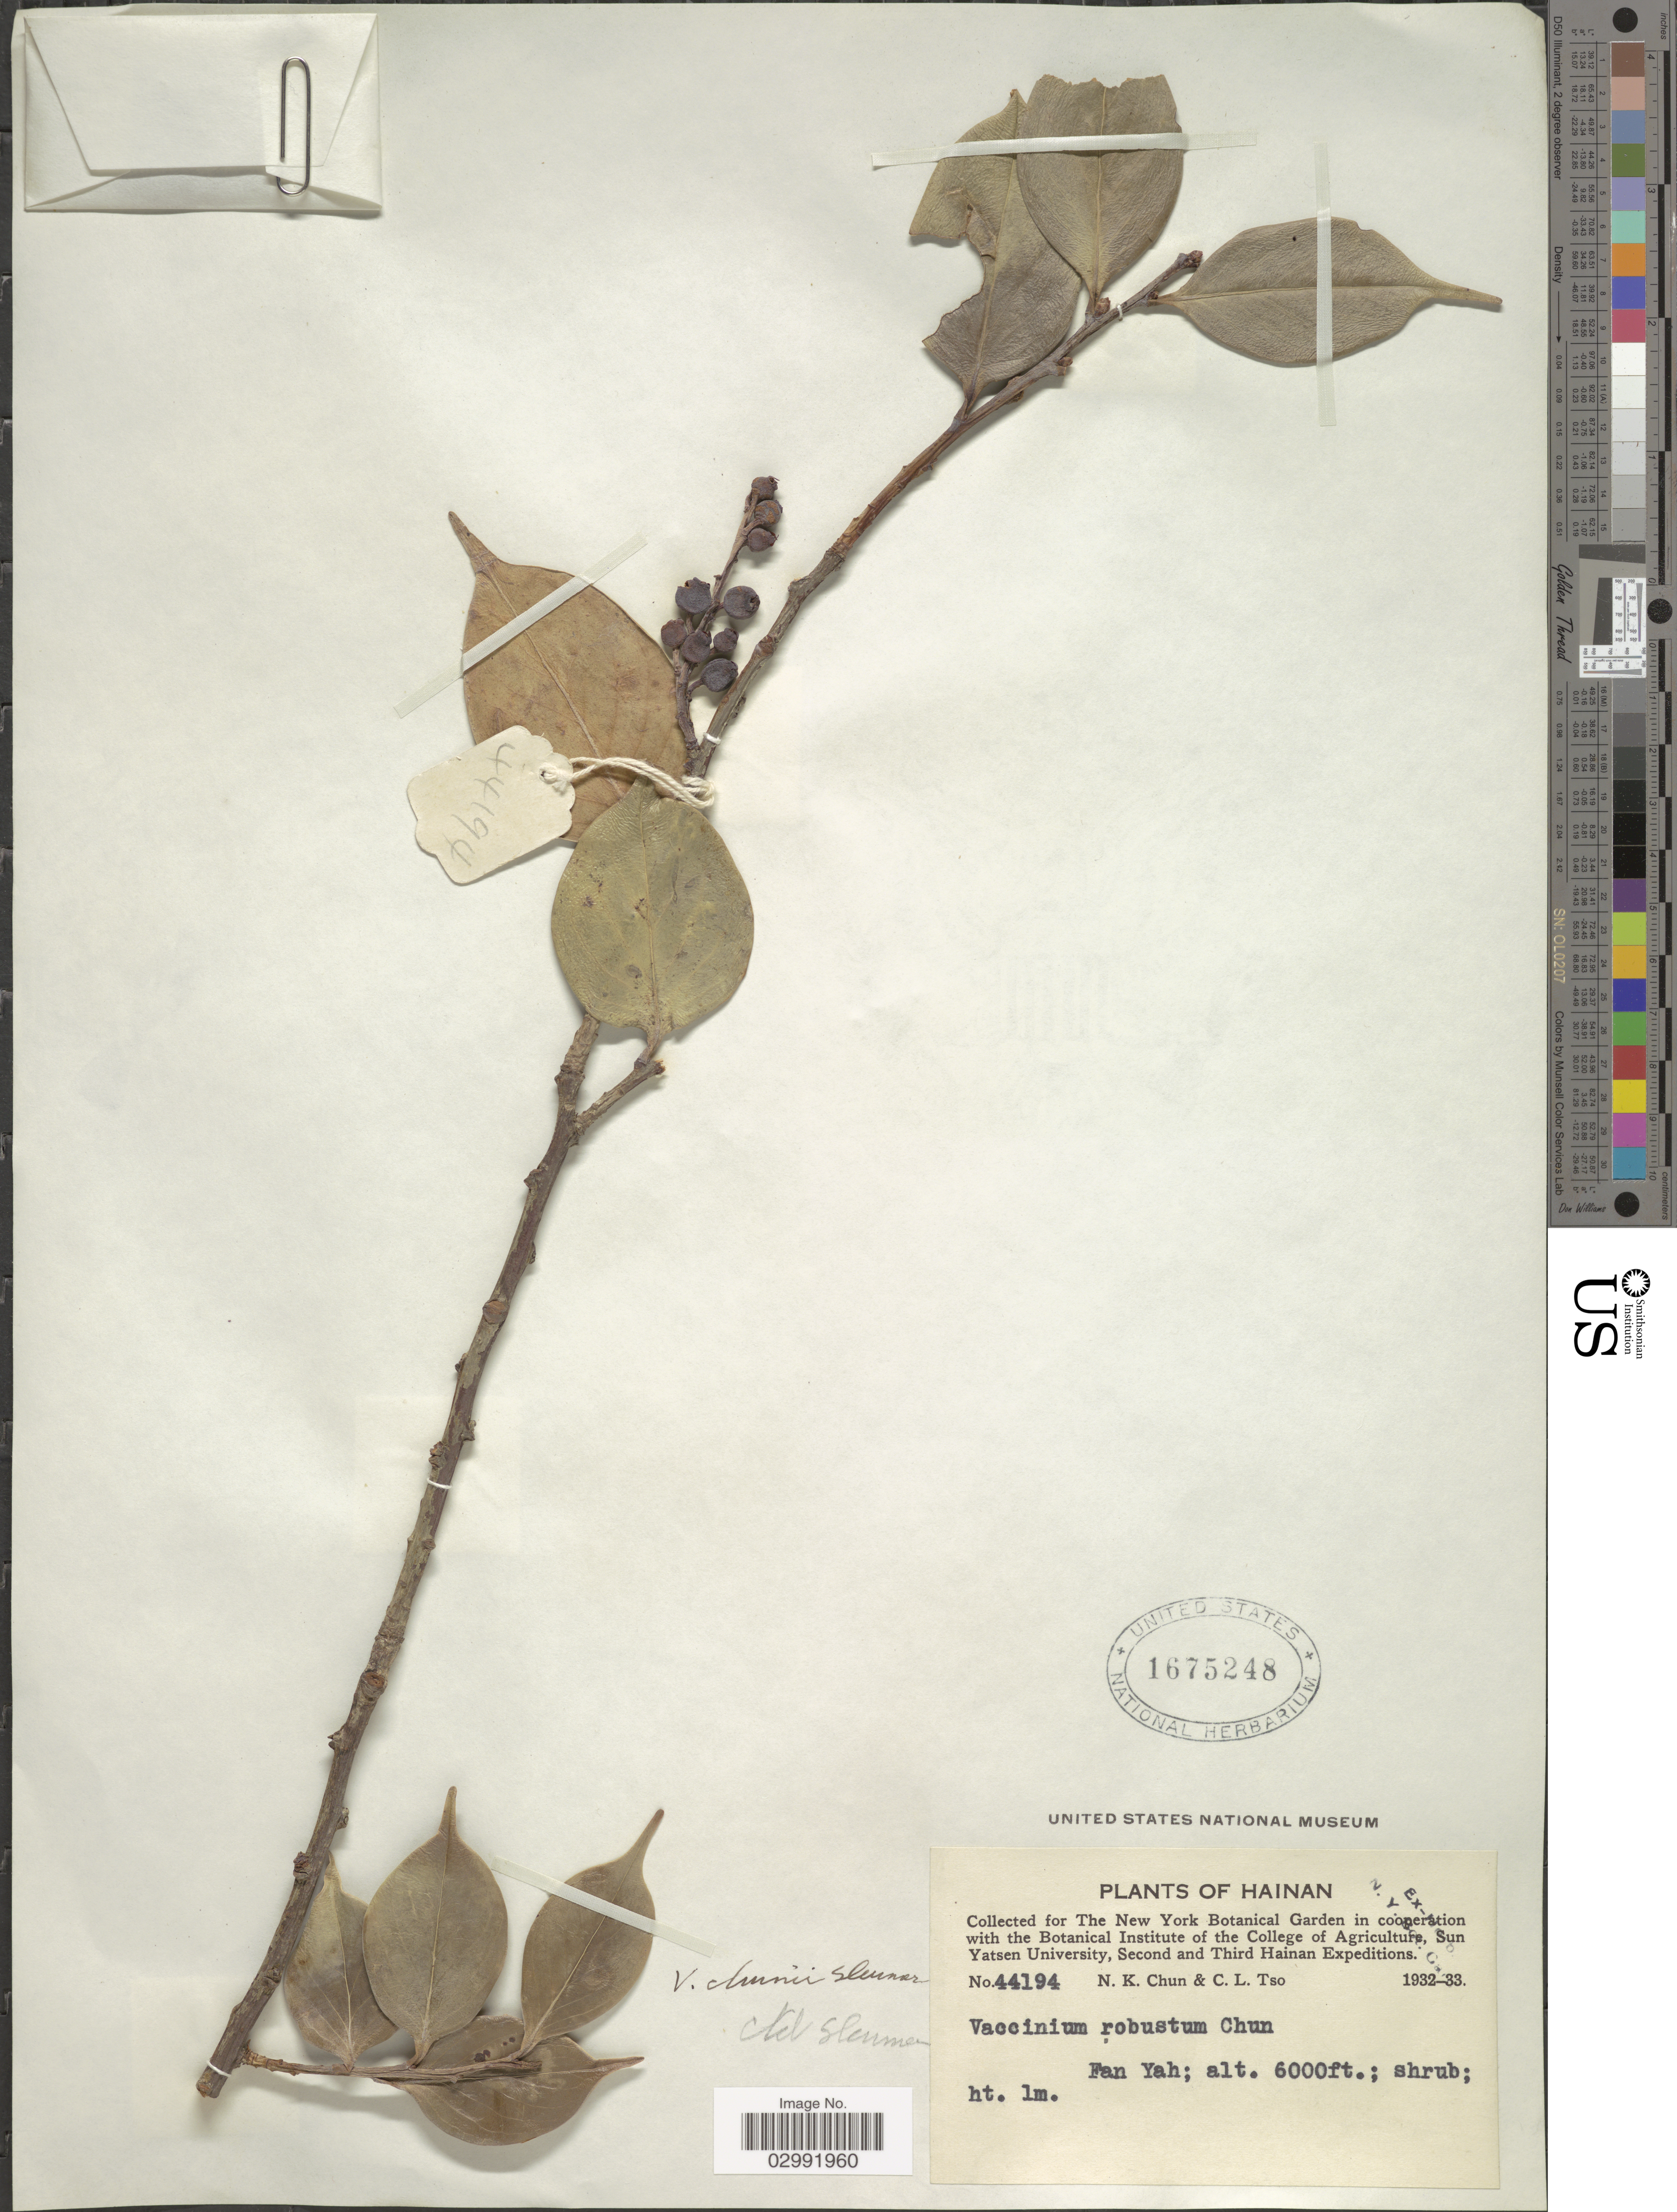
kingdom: Plantae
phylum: Tracheophyta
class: Magnoliopsida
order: Ericales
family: Ericaceae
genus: Vaccinium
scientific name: Vaccinium chunii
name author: Merr. ex Sleumer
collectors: N. K. Chun & C. Tso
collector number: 44194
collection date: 1932/1933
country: China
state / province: Hainan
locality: Fan Yah.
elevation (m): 1829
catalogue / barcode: US 1675248